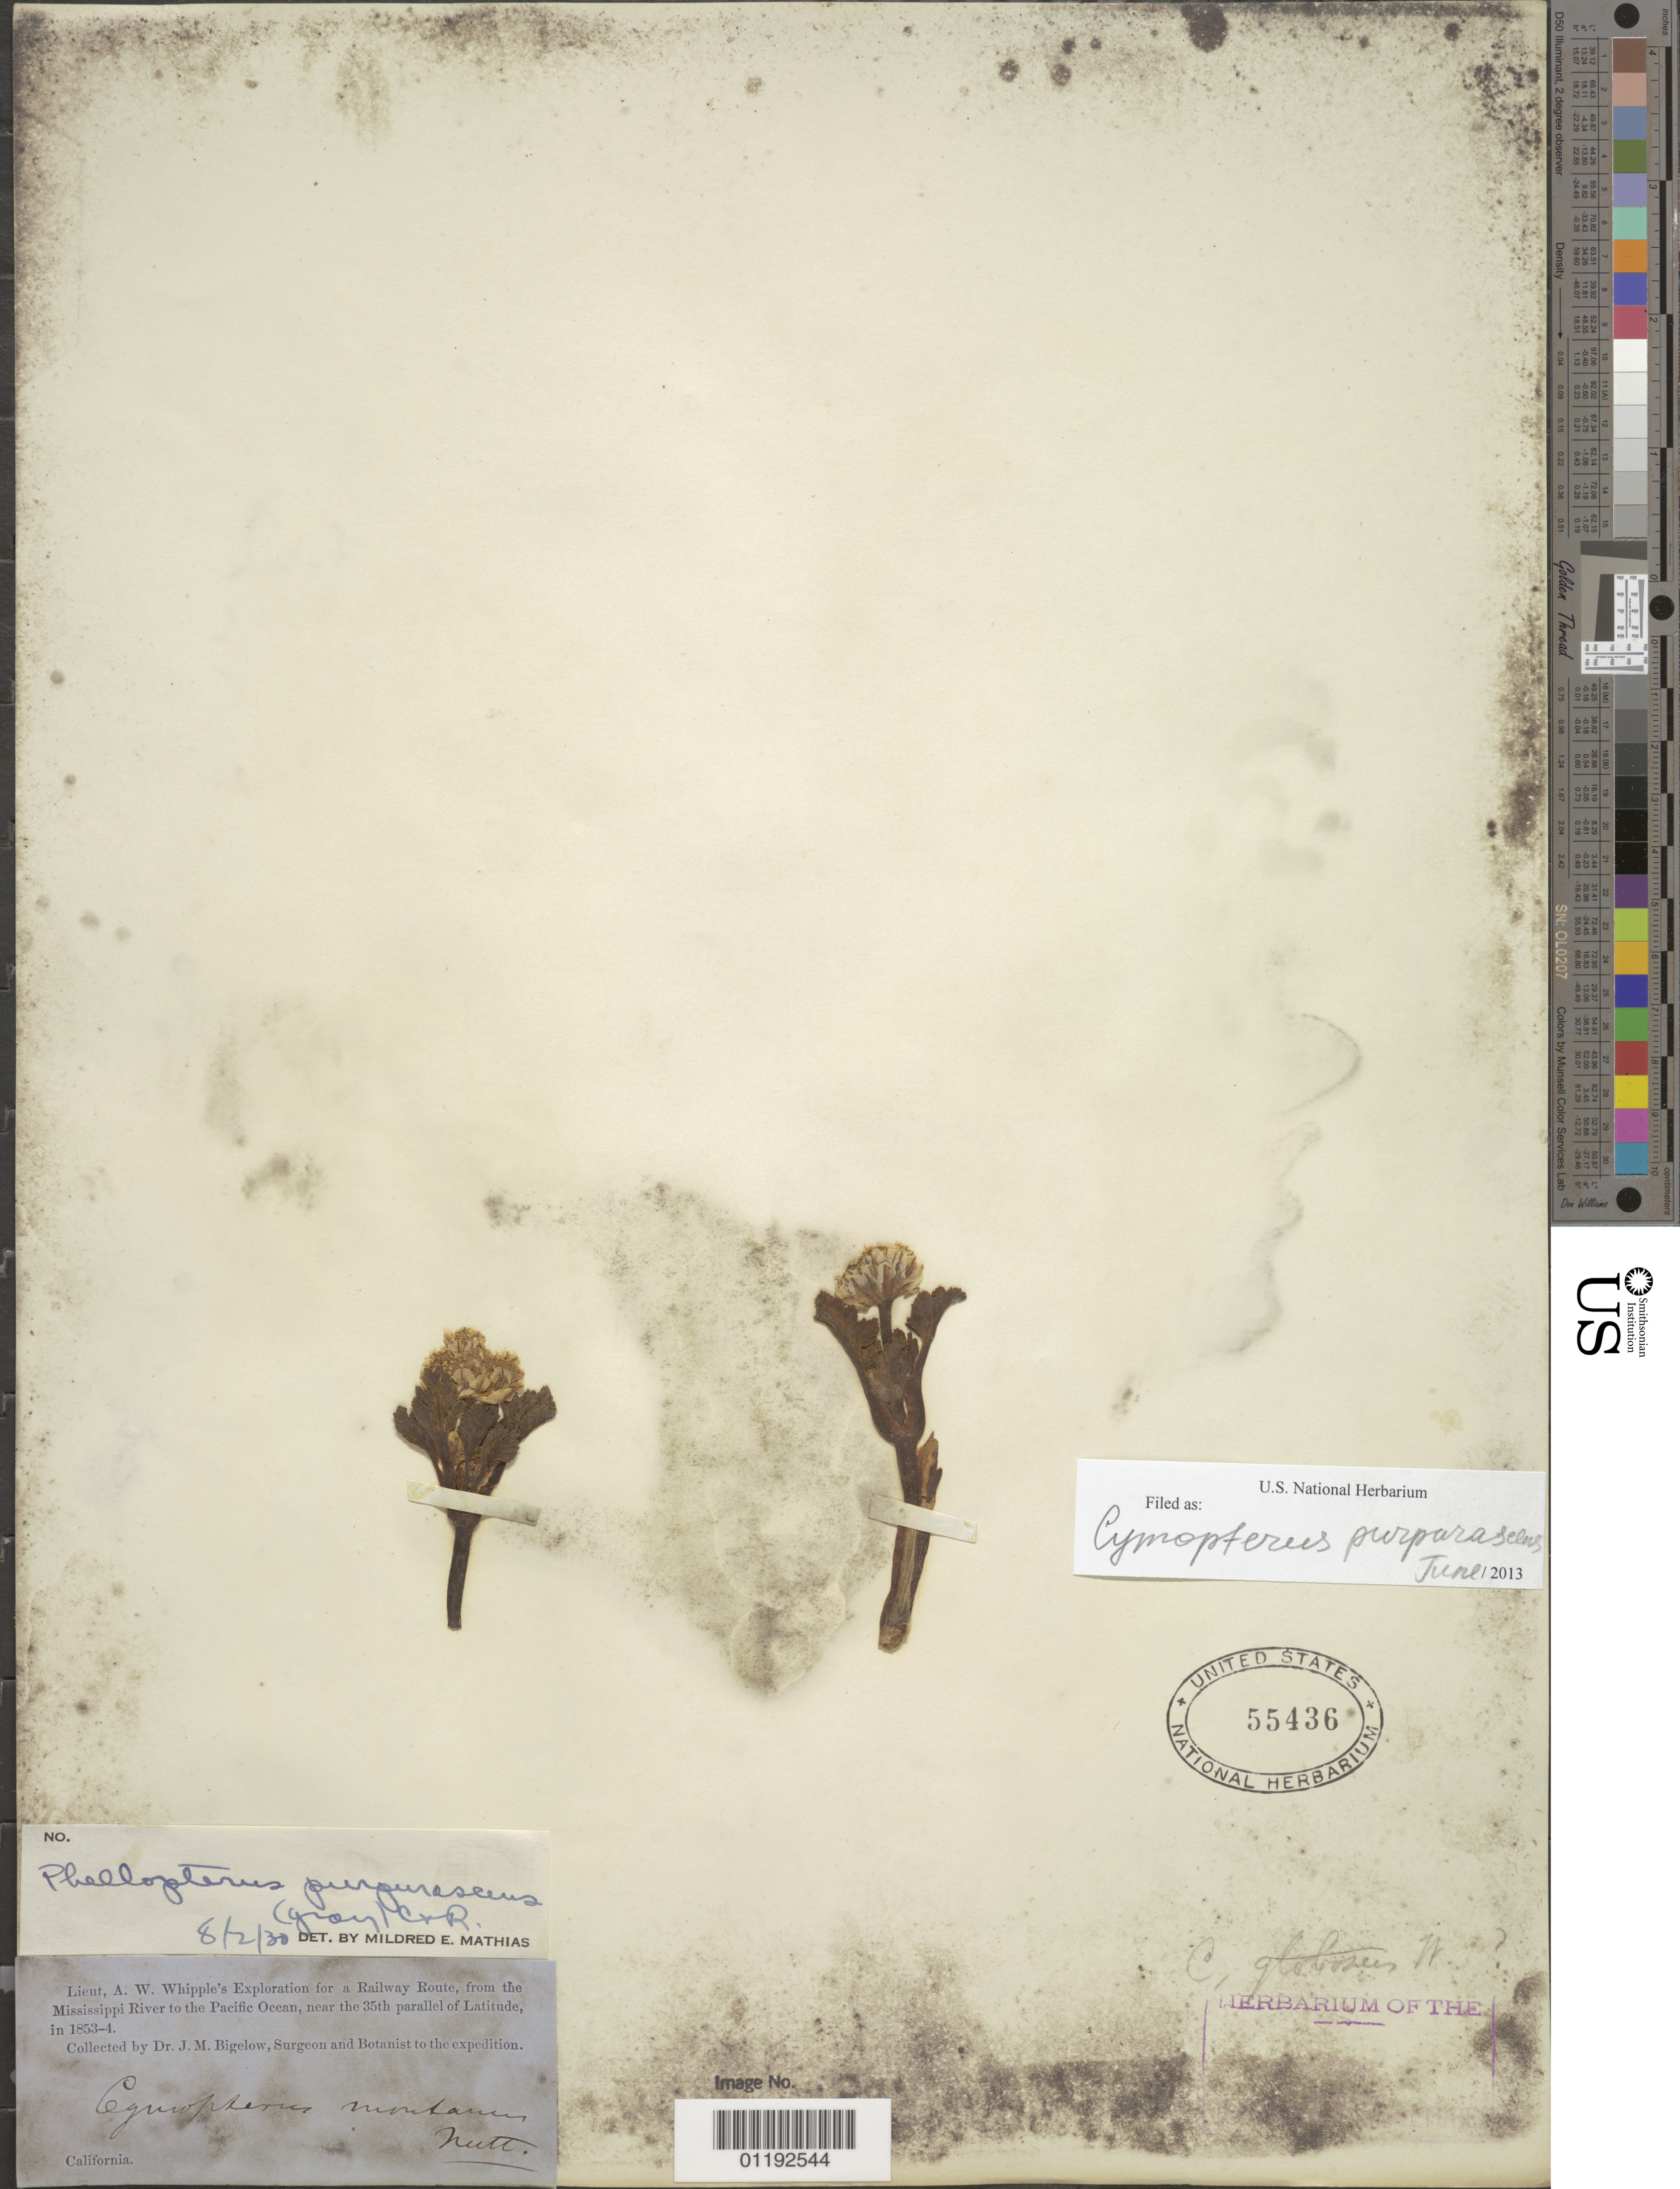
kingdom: Plantae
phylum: Tracheophyta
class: Magnoliopsida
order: Apiales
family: Apiaceae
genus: Cymopterus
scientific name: Cymopterus purpurascens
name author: (A. Gray) M.E. Jones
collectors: J. M. Bigelow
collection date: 1853/1854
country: United States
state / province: California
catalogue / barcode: US 55436